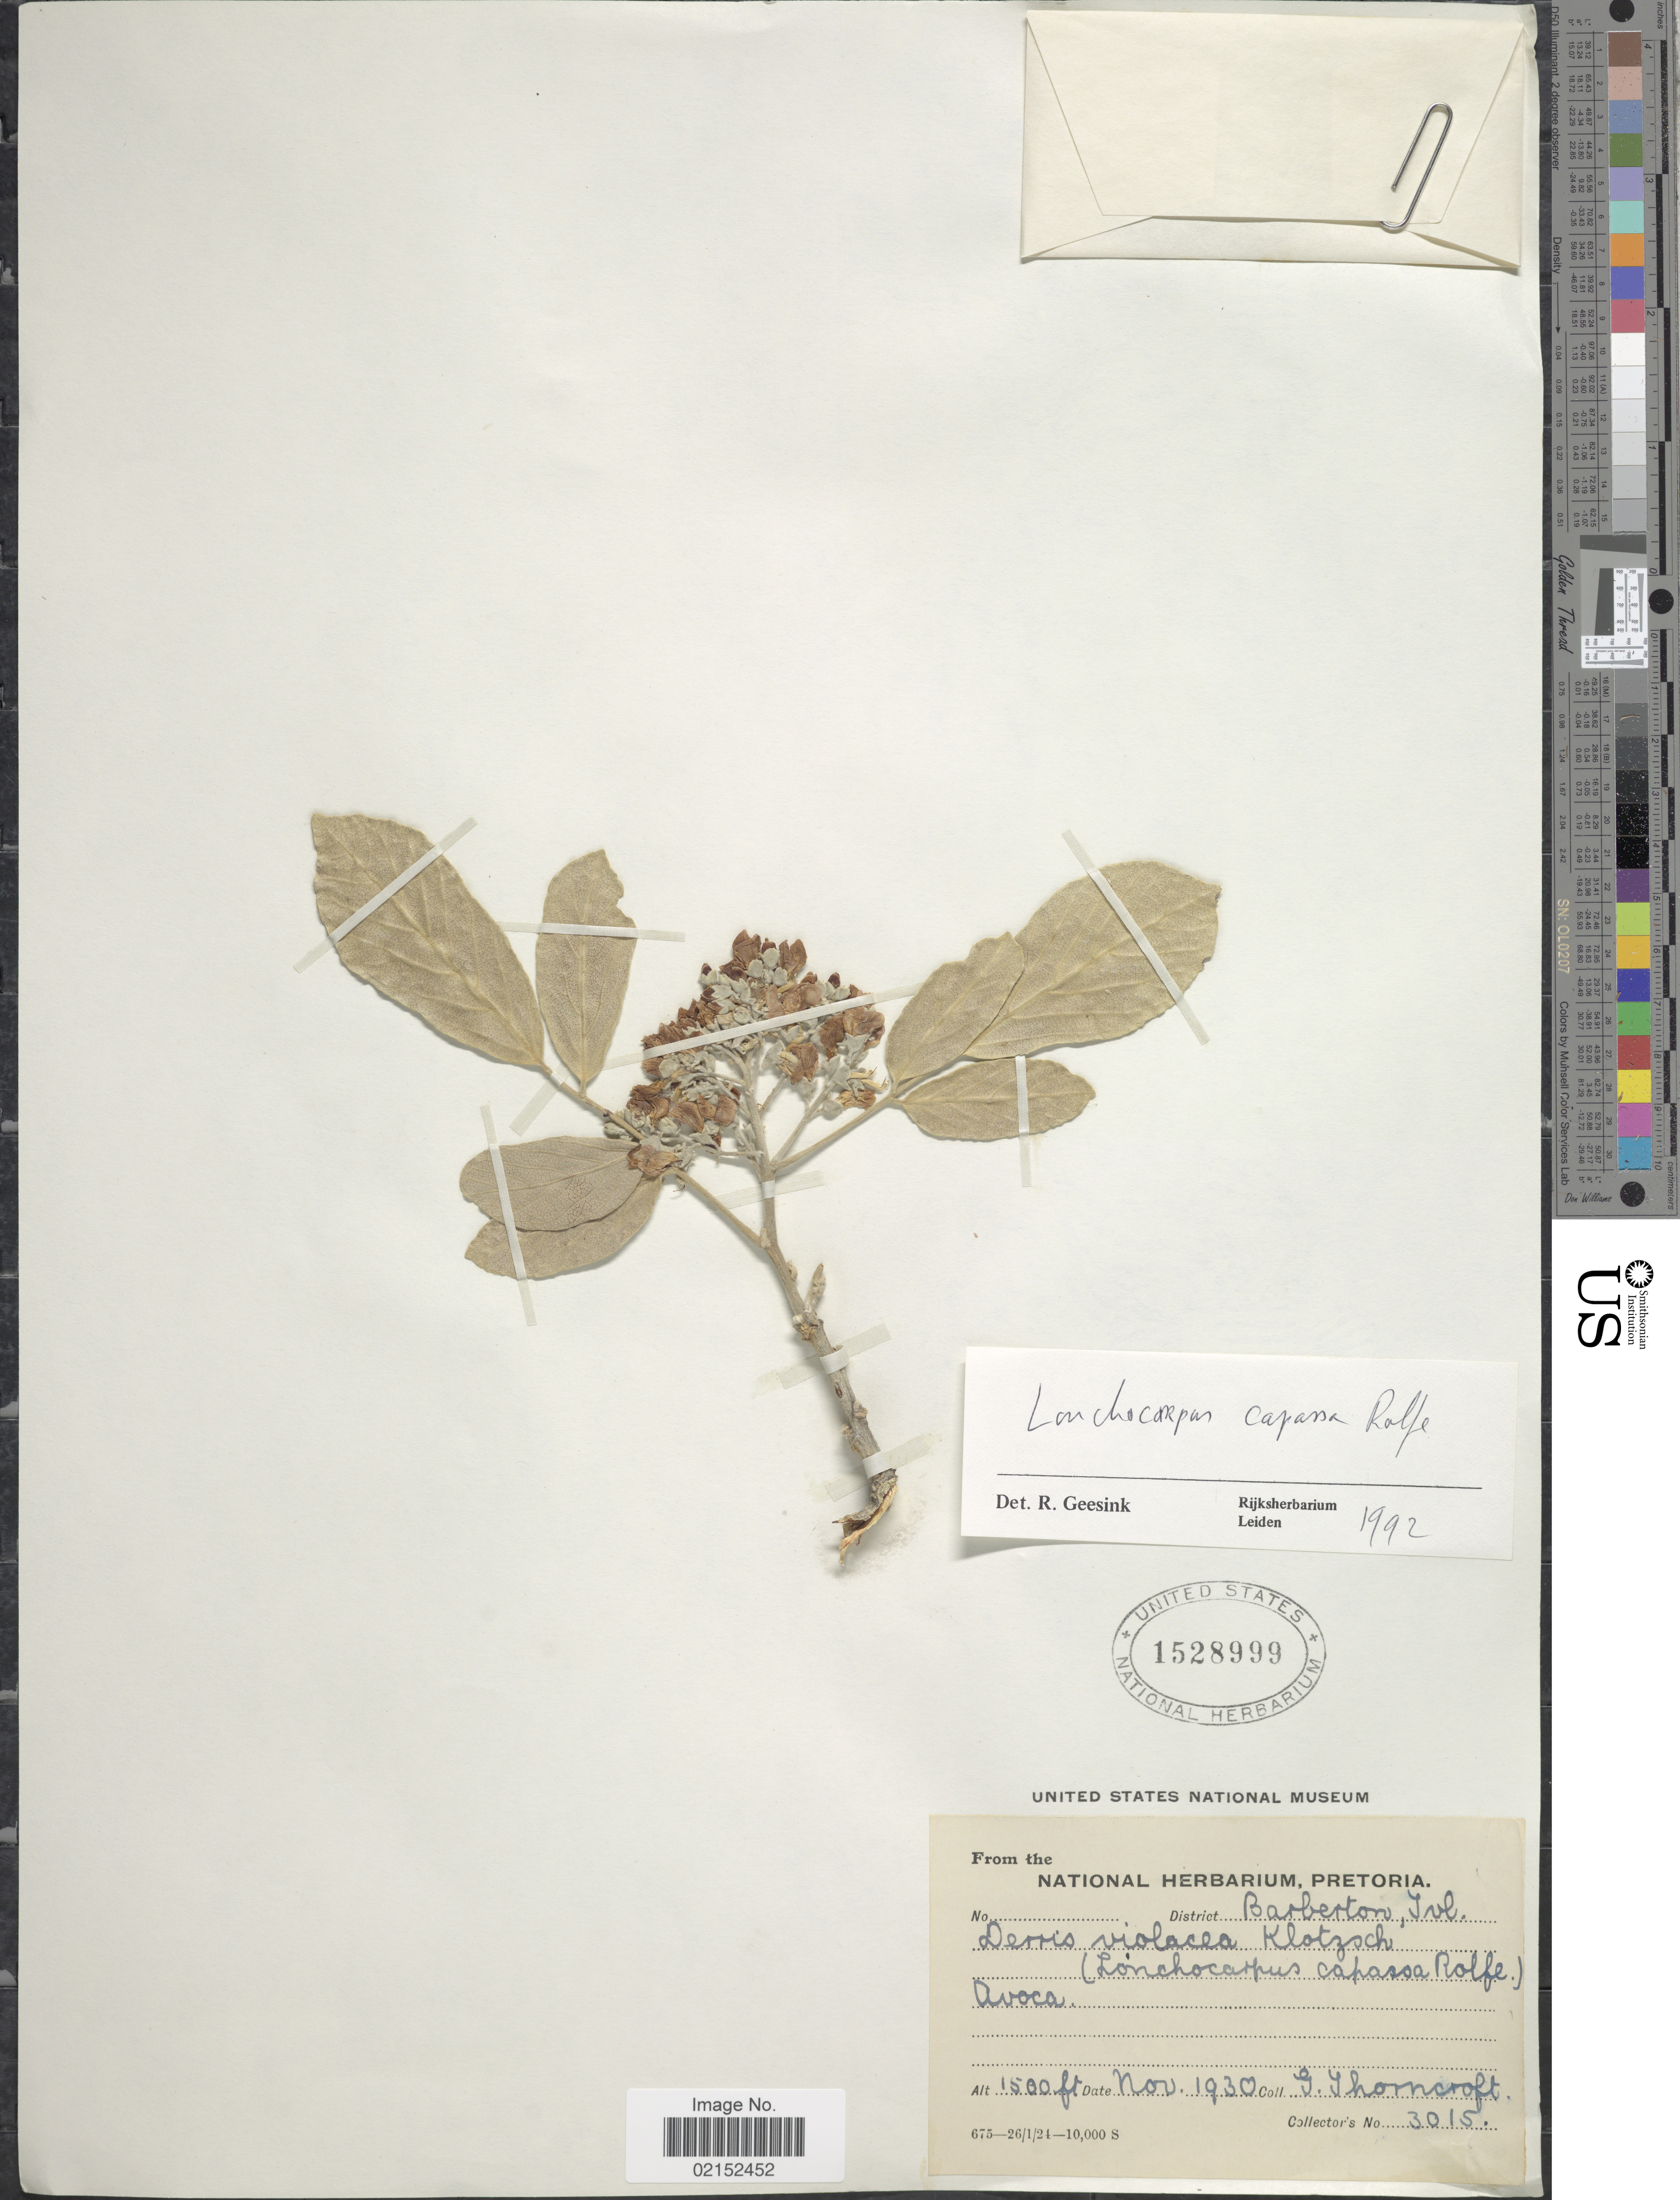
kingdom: Plantae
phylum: Tracheophyta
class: Magnoliopsida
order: Fabales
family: Fabaceae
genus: Lonchocarpus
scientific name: Lonchocarpus capassa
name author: Rolfe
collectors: G. Thorncroft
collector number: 3015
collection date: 1930-11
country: South Africa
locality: District Barberton, Ivl., Avoca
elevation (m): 457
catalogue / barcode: US 1528999